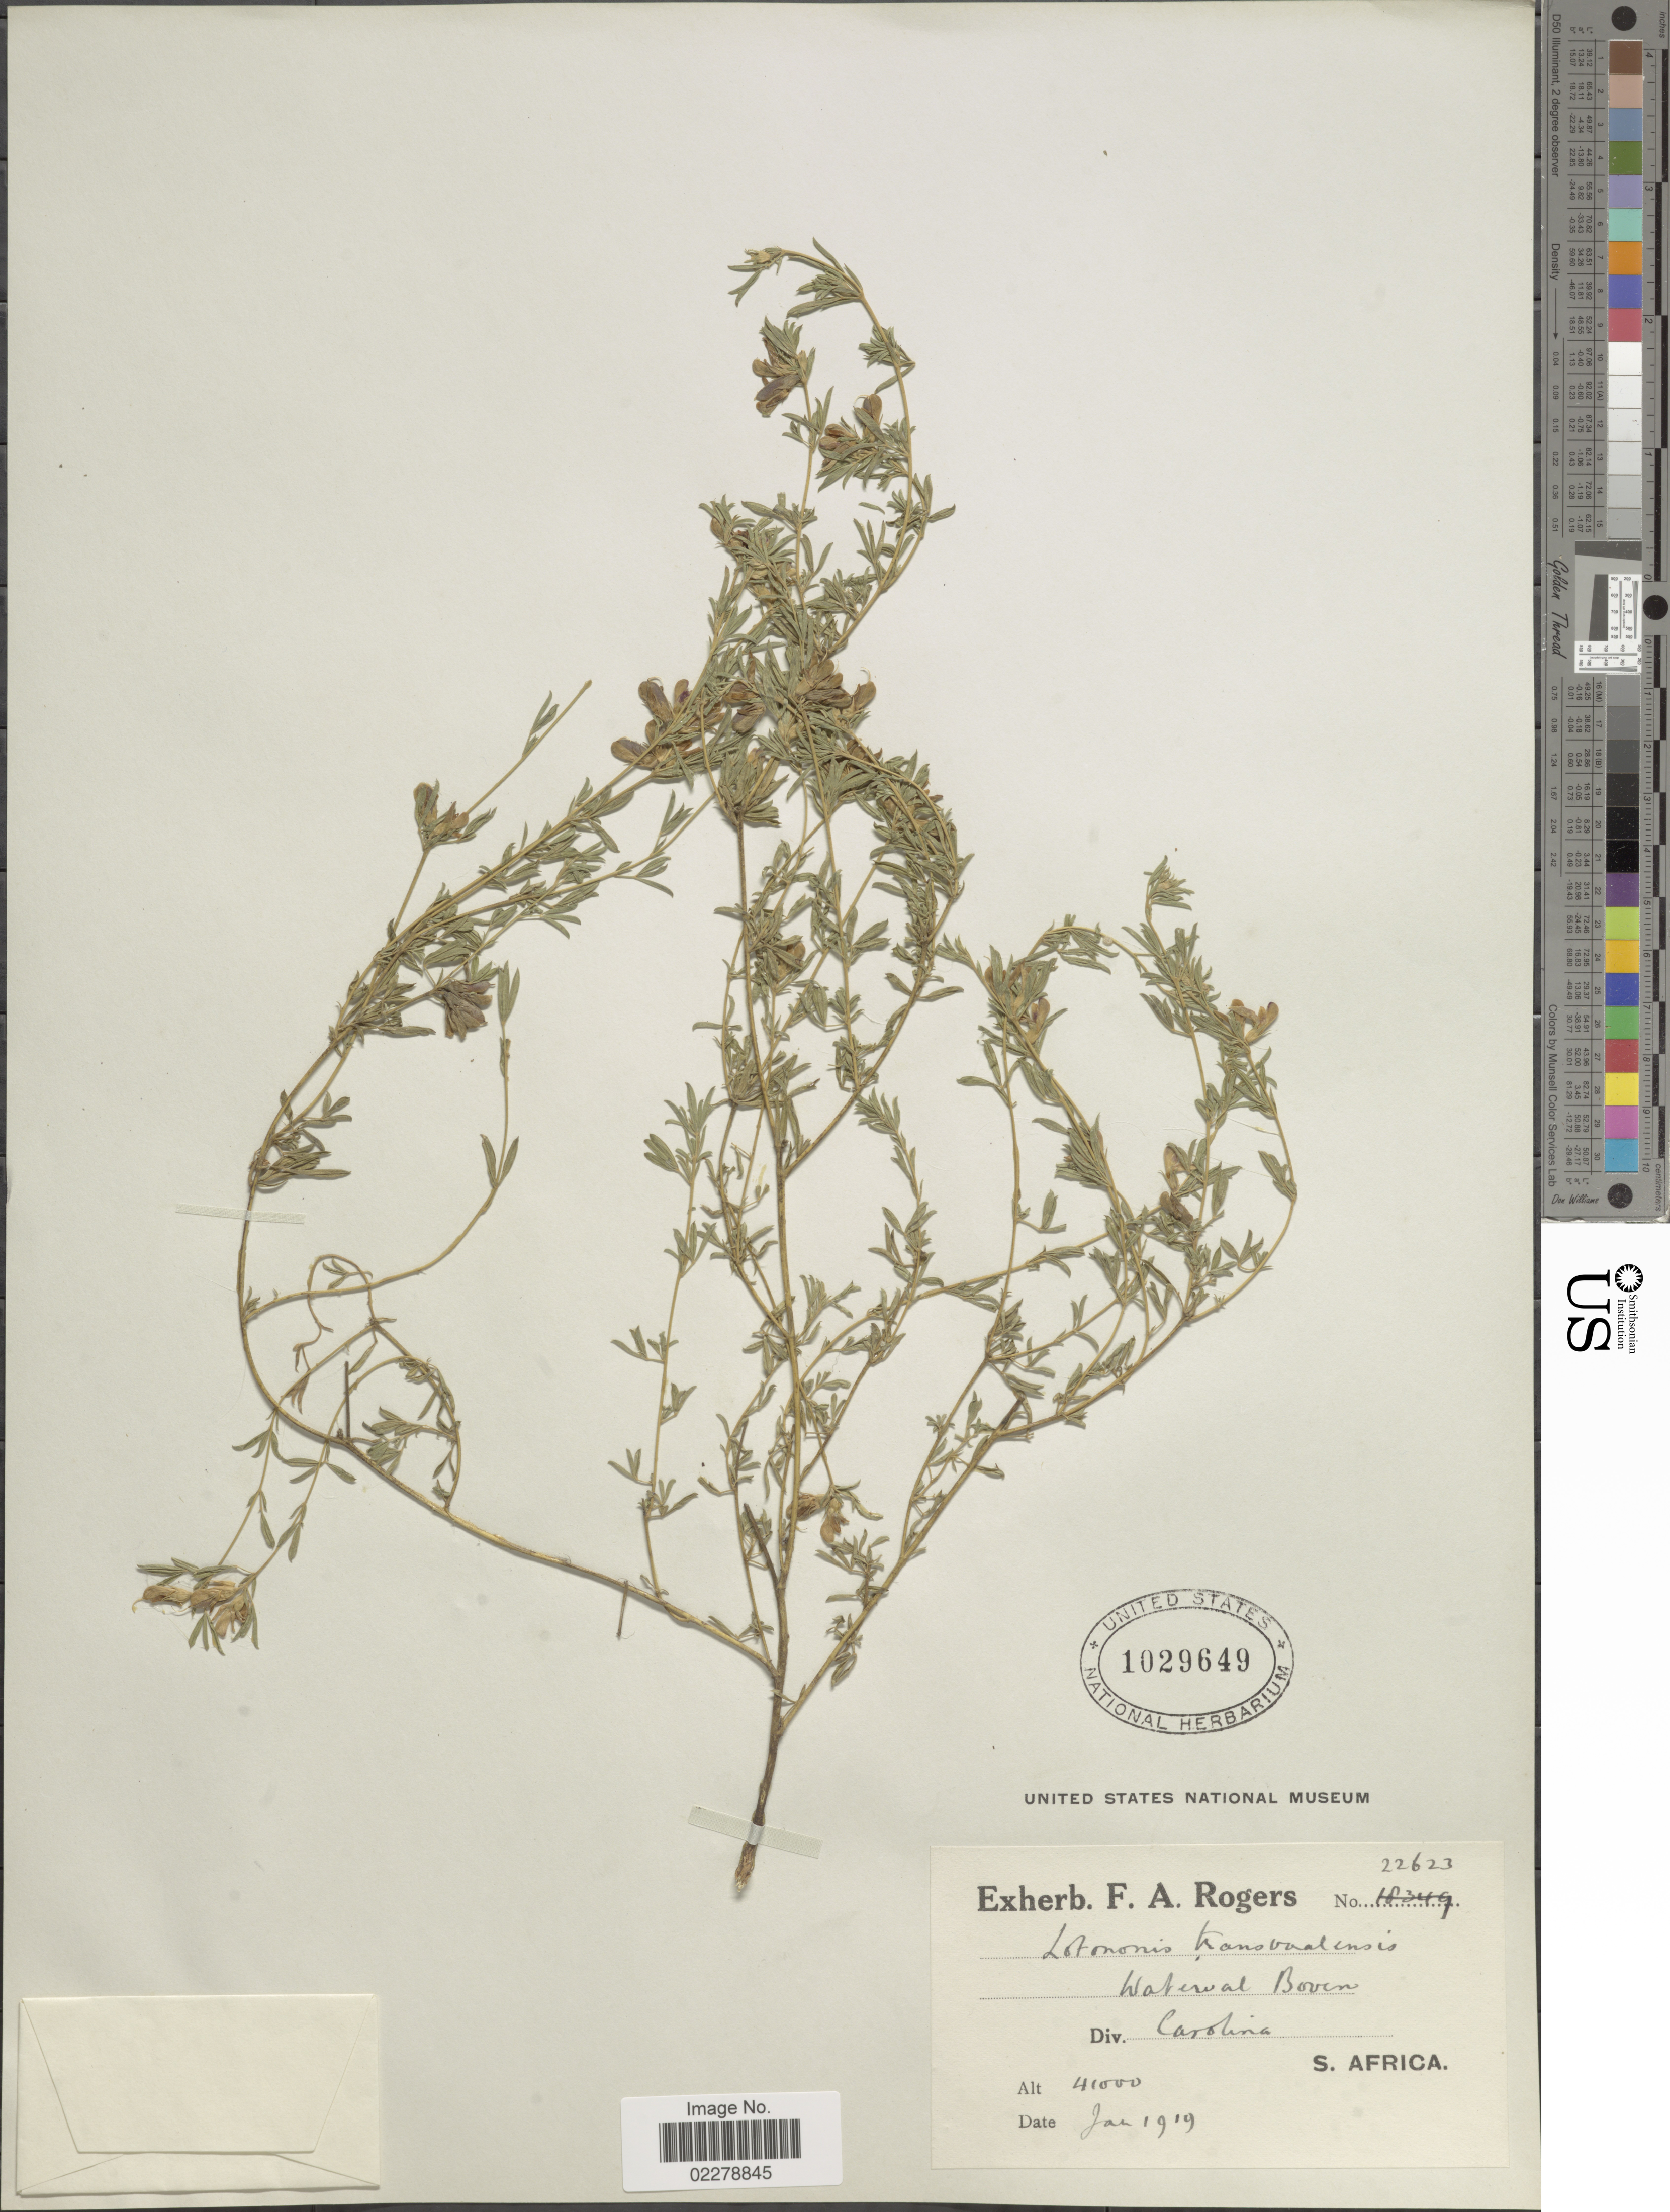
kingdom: Plantae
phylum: Tracheophyta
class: Magnoliopsida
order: Fabales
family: Fabaceae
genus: Lotononis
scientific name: Lotononis transvaalensis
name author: Dümmer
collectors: ex herb. F. A. Rogers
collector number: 22623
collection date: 1919-01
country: South Africa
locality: Div. Carolina. S. Africa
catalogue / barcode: US 1029649